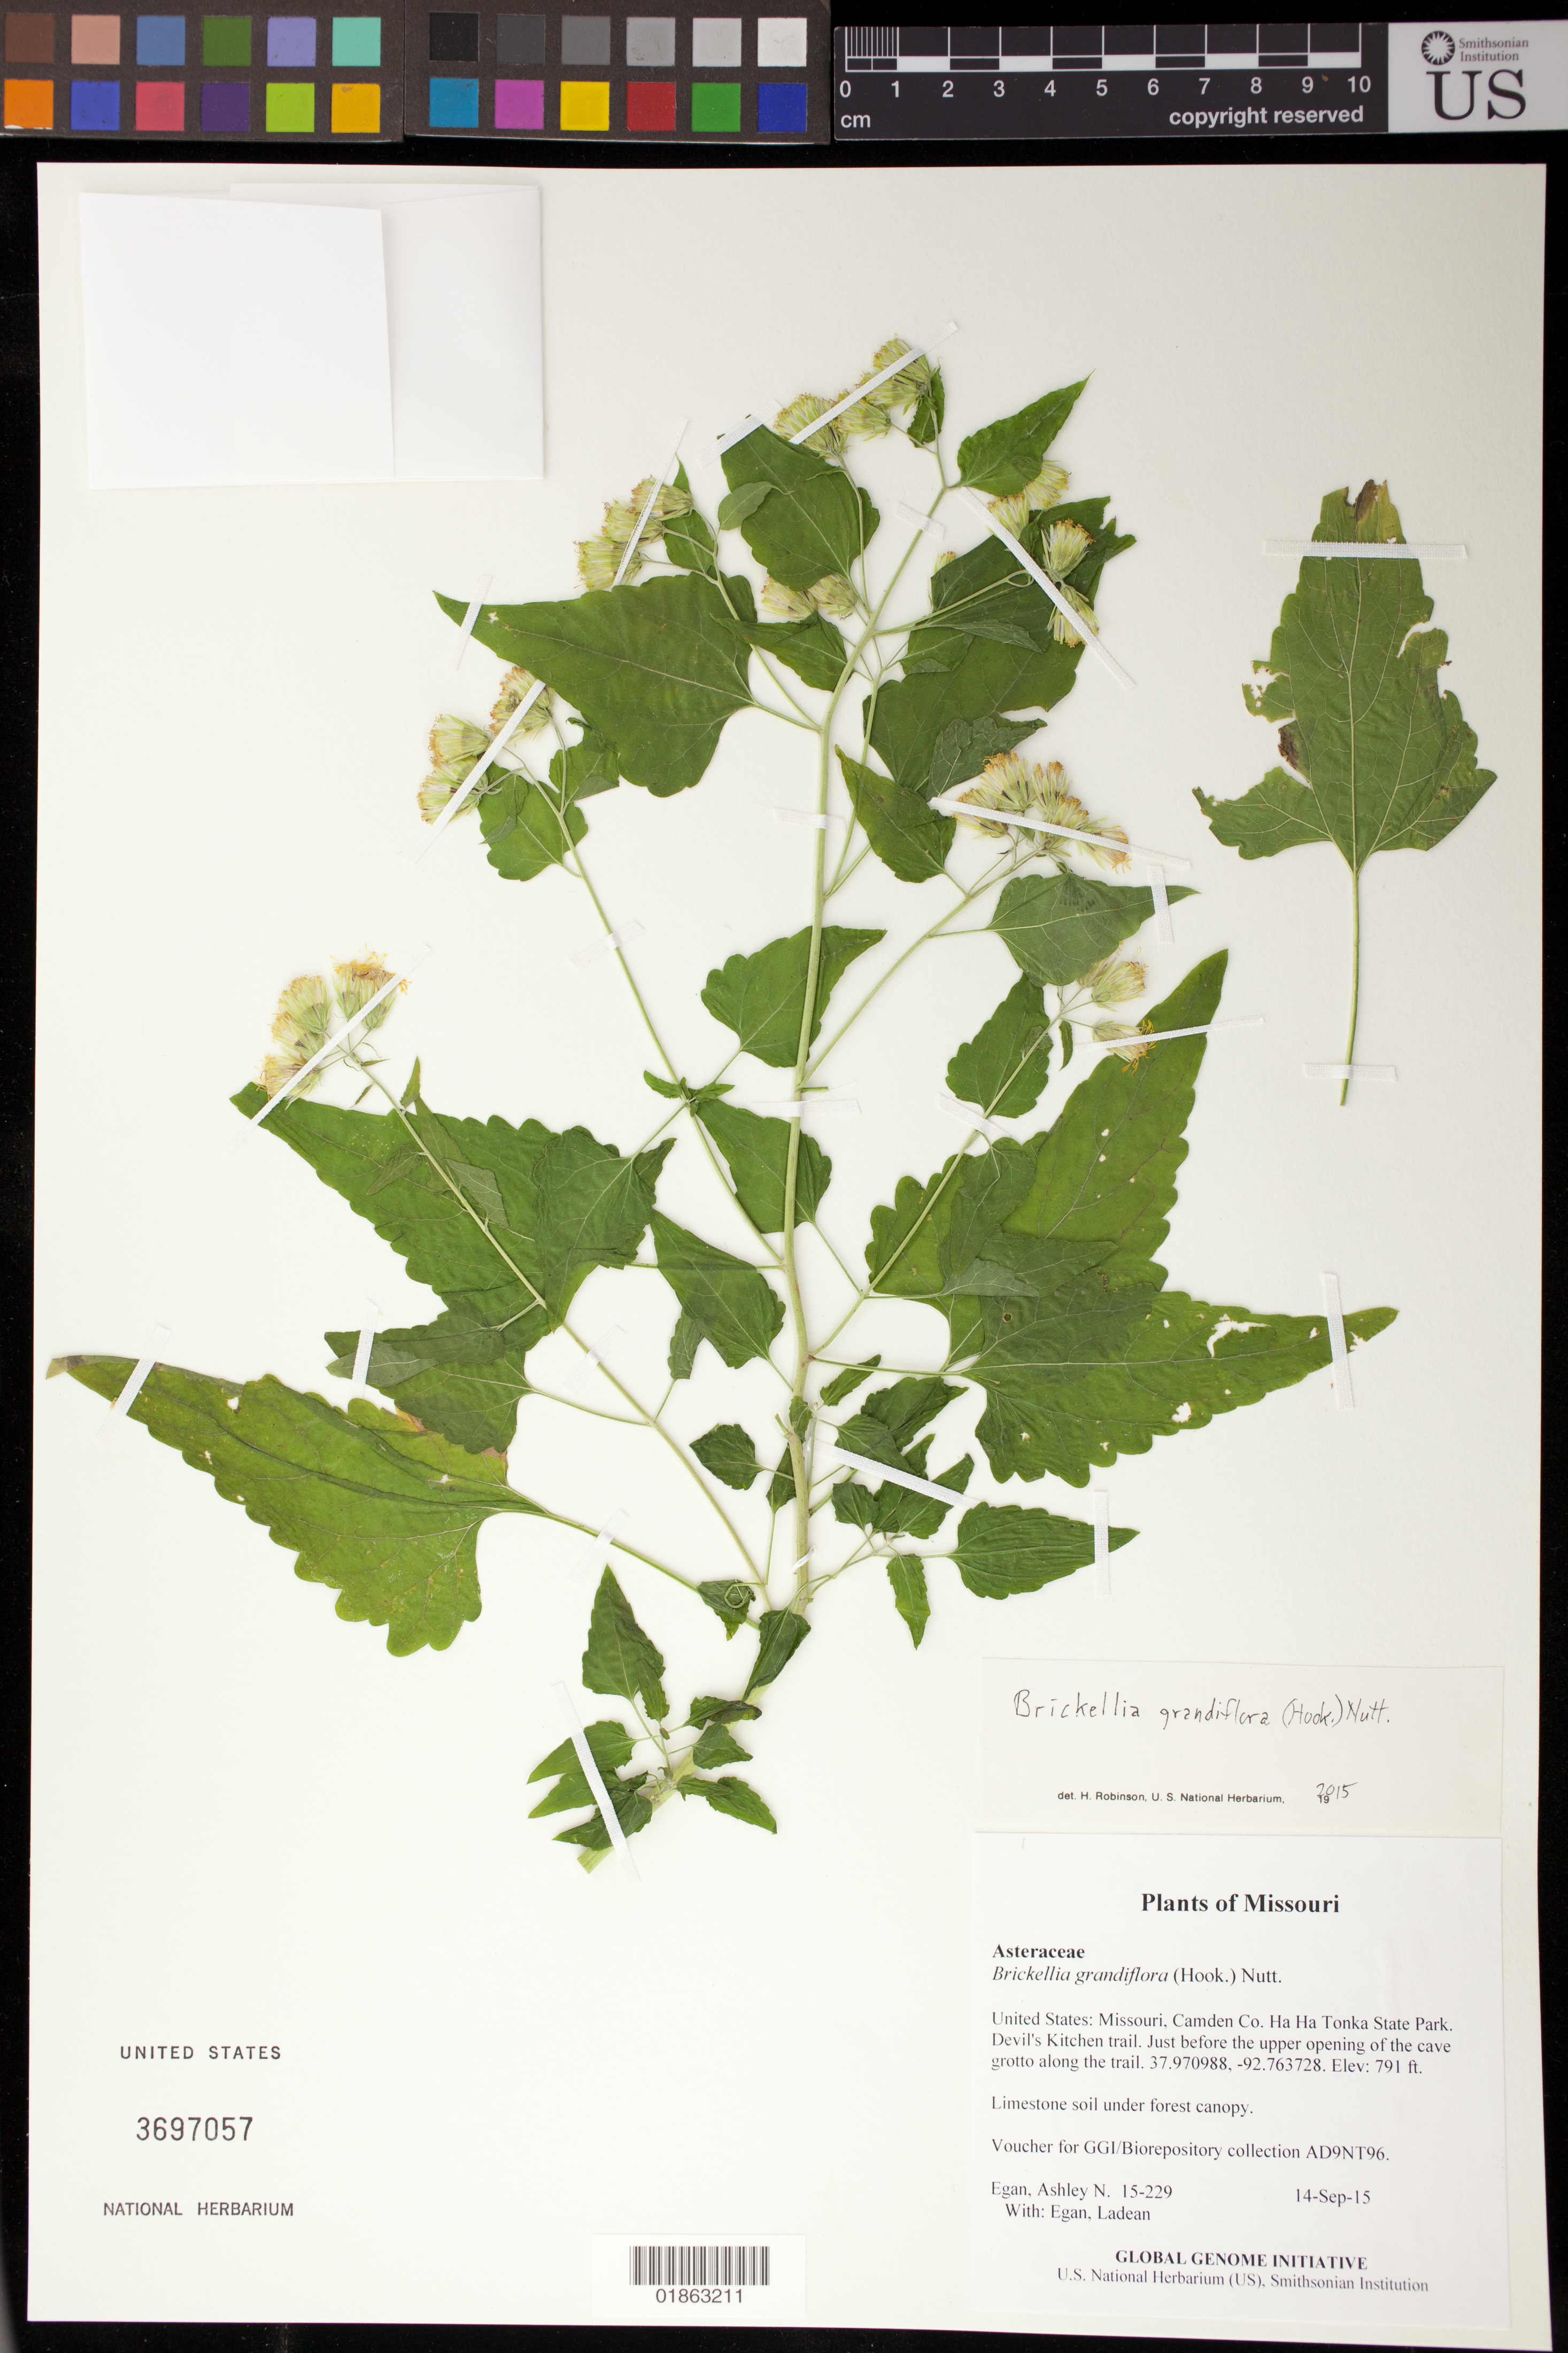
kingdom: Plantae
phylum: Tracheophyta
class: Magnoliopsida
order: Asterales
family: Asteraceae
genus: Brickellia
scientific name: Brickellia grandiflora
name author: (Hook.) Nutt.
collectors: A. N. Egan & L. Egan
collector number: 15-229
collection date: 2015-09-14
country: United States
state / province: Missouri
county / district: Camden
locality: Ha Ha Tonka State Park. Devil's Kitchen trail. Just before the upper opening of the cave grotto along the trail.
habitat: Limestone soil under forest canopy.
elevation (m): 241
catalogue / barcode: US 3697057